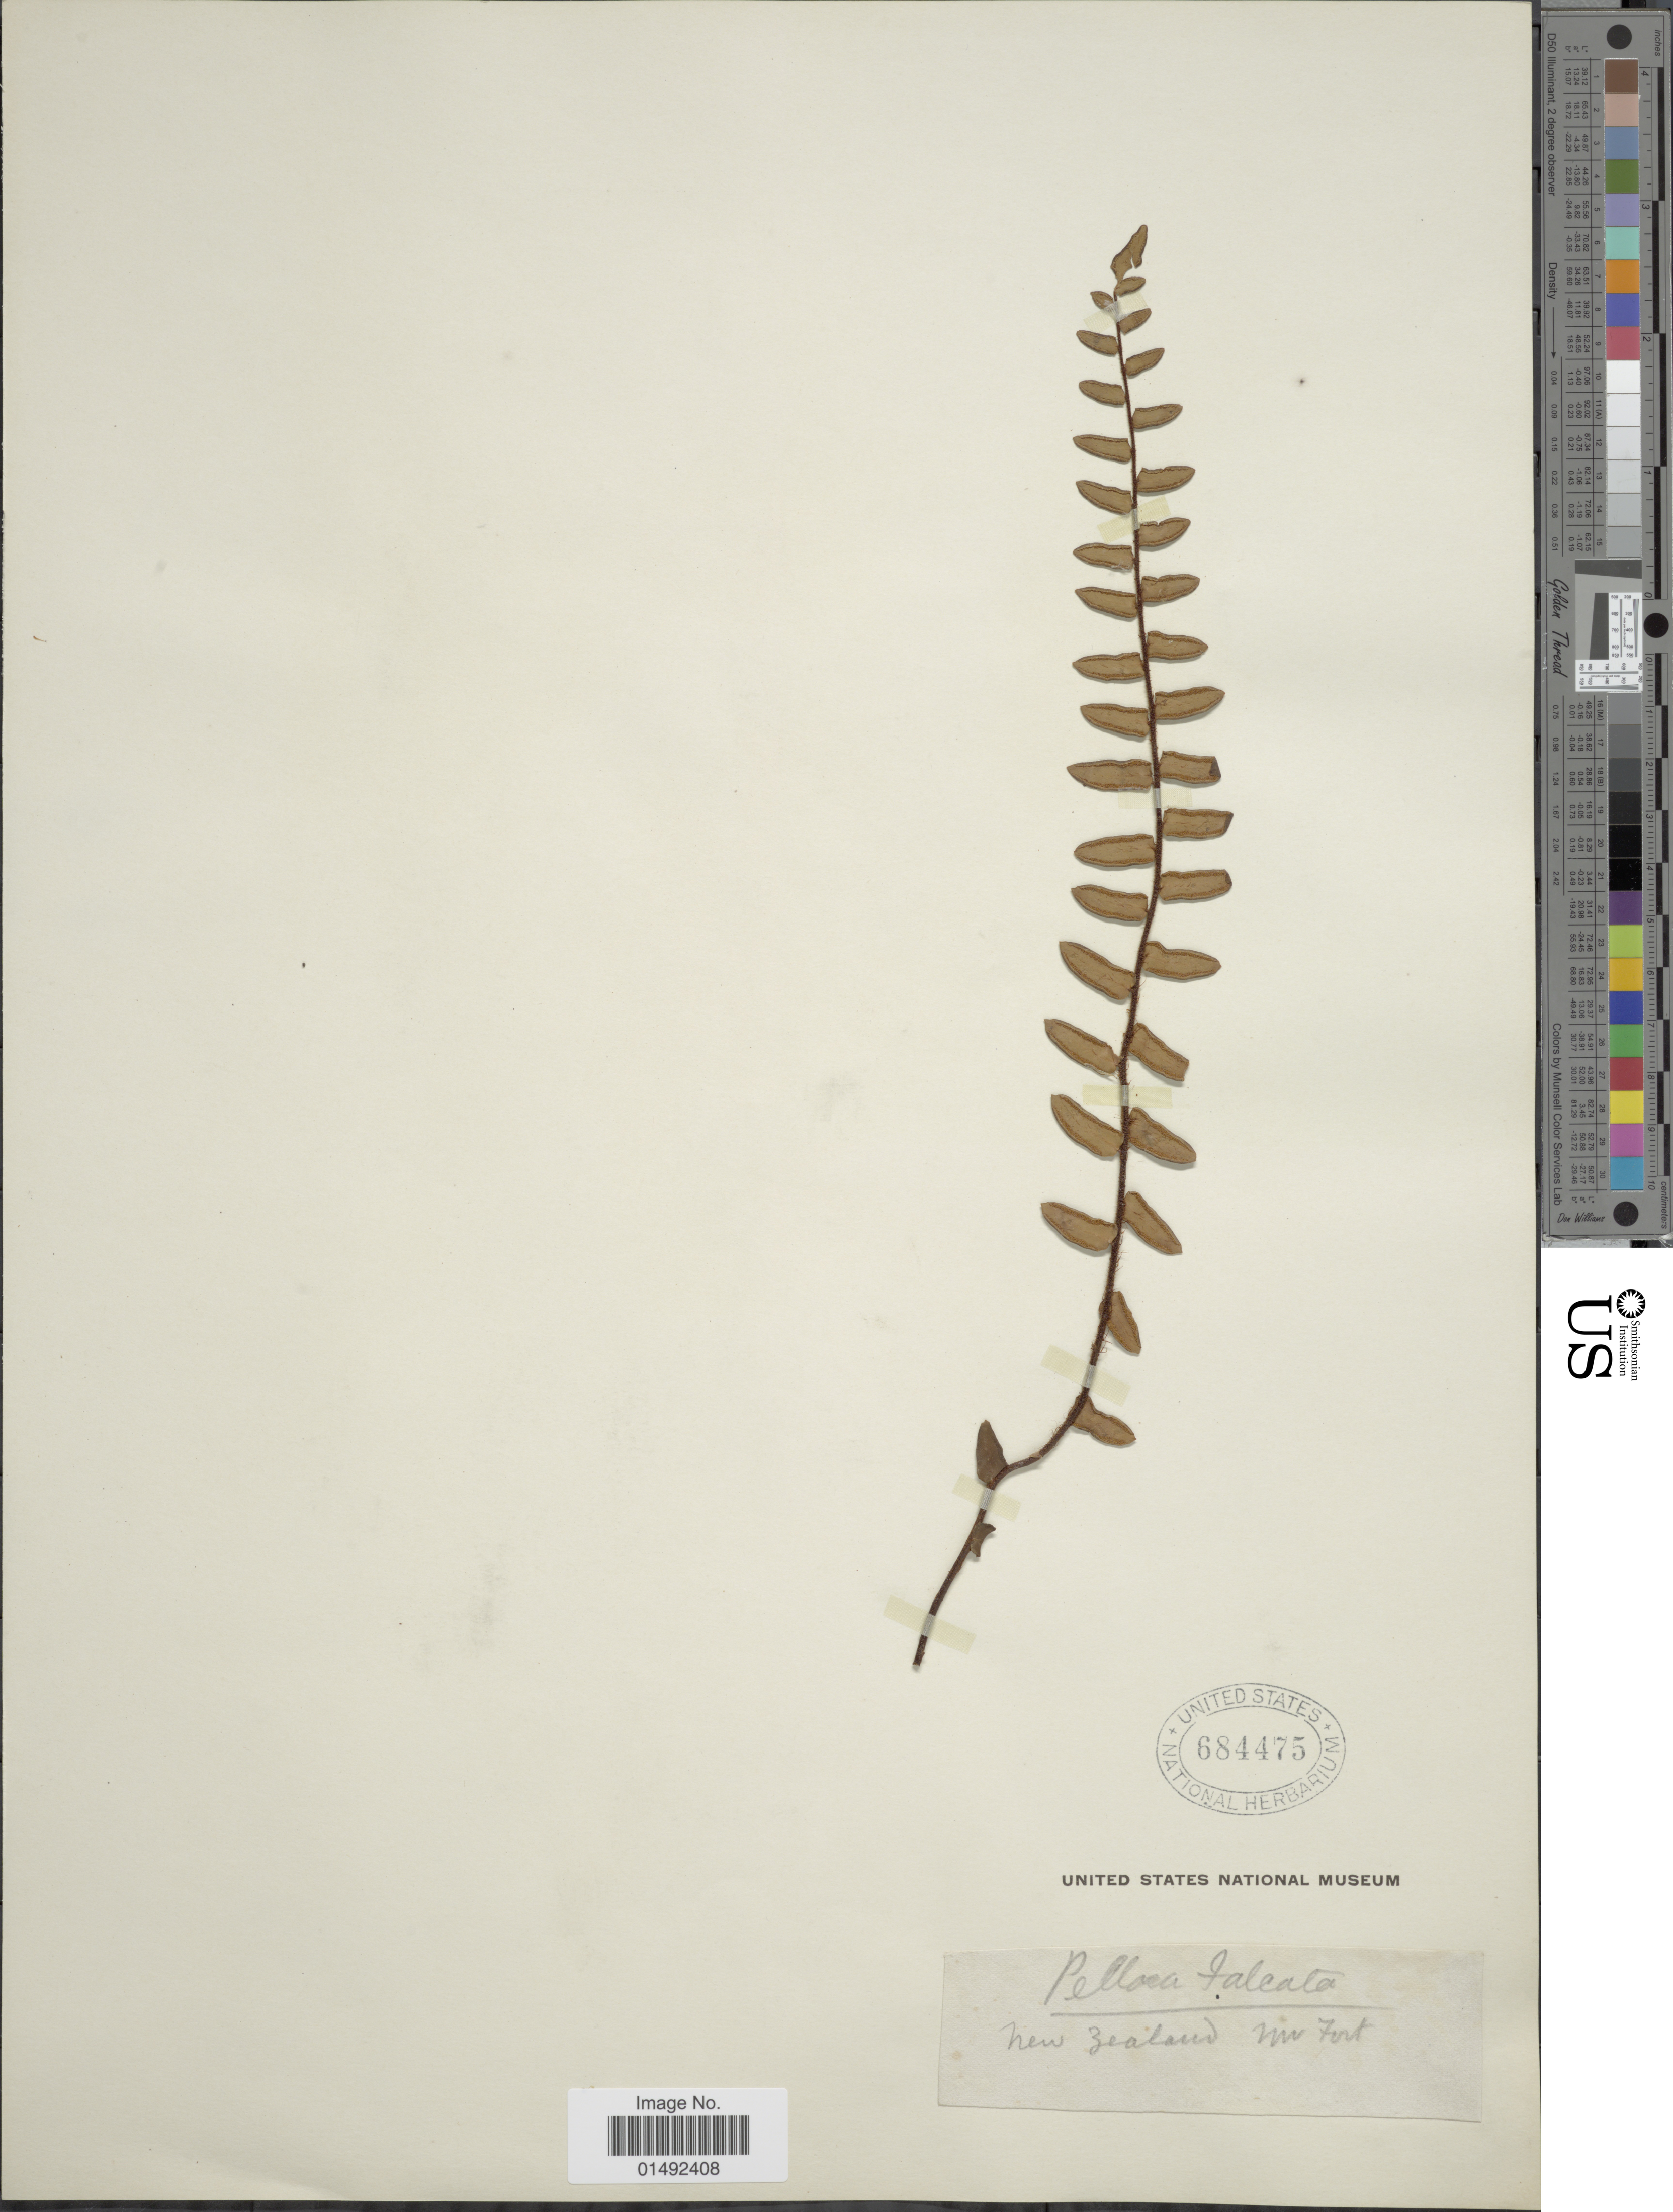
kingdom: Plantae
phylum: Tracheophyta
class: Polypodiopsida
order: Polypodiales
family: Pteridaceae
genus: Pellaea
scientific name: Pellaea falcata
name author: Fée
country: New Zealand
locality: Nw Fort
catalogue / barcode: US 684475